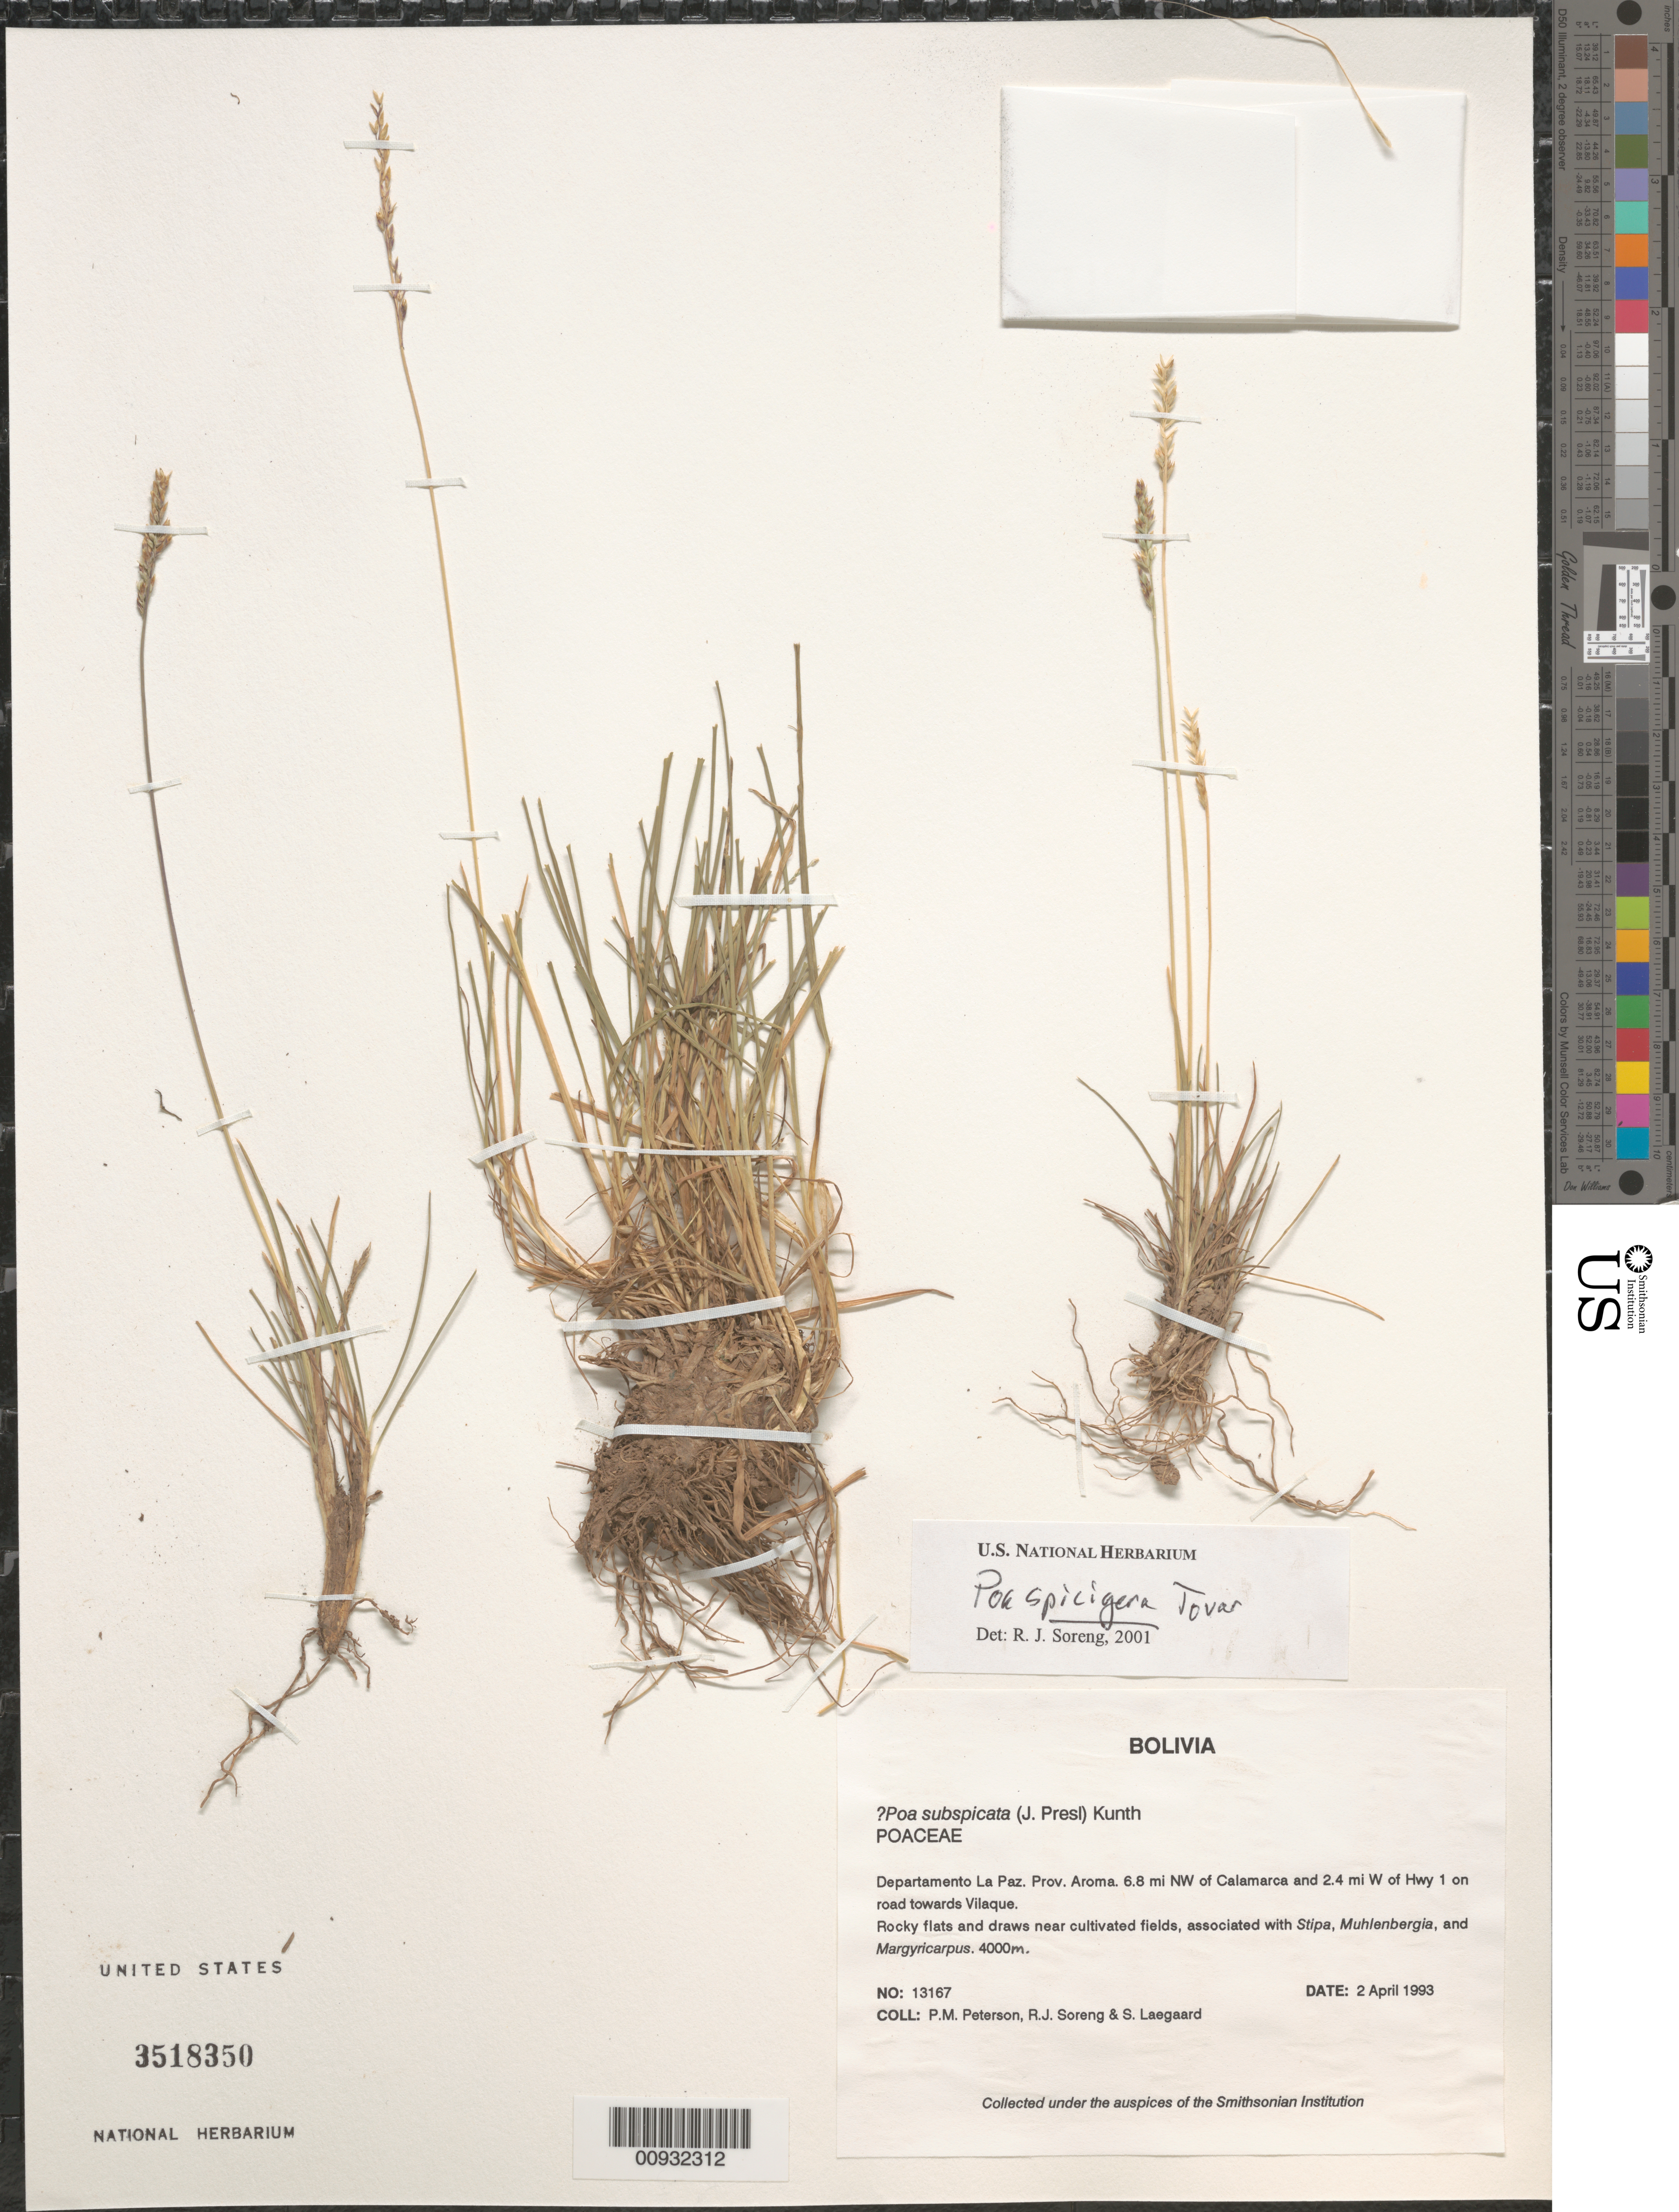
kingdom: Plantae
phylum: Tracheophyta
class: Liliopsida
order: Poales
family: Poaceae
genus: Poa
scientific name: Poa spicigera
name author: Tovar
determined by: Soreng, Robert J., Research Associate (BOT), Smithsonian Institution - National Museum of Natural History (UNITED STATES)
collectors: P. M. Peterson, R. J. Soreng & S. Lægaard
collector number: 13167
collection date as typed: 02 Apr 1993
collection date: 1993-04-02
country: Bolivia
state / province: La Paz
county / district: Aroma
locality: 6.8 mi NW of Calamarca and 2.4 mi W of Hwy 1 on road towards Vilaque.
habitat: Rocky flats and draws near cultivated fields, associated with Stipa, Muhlenbergia, and Margyricarpus.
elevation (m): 4000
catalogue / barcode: US 3518350